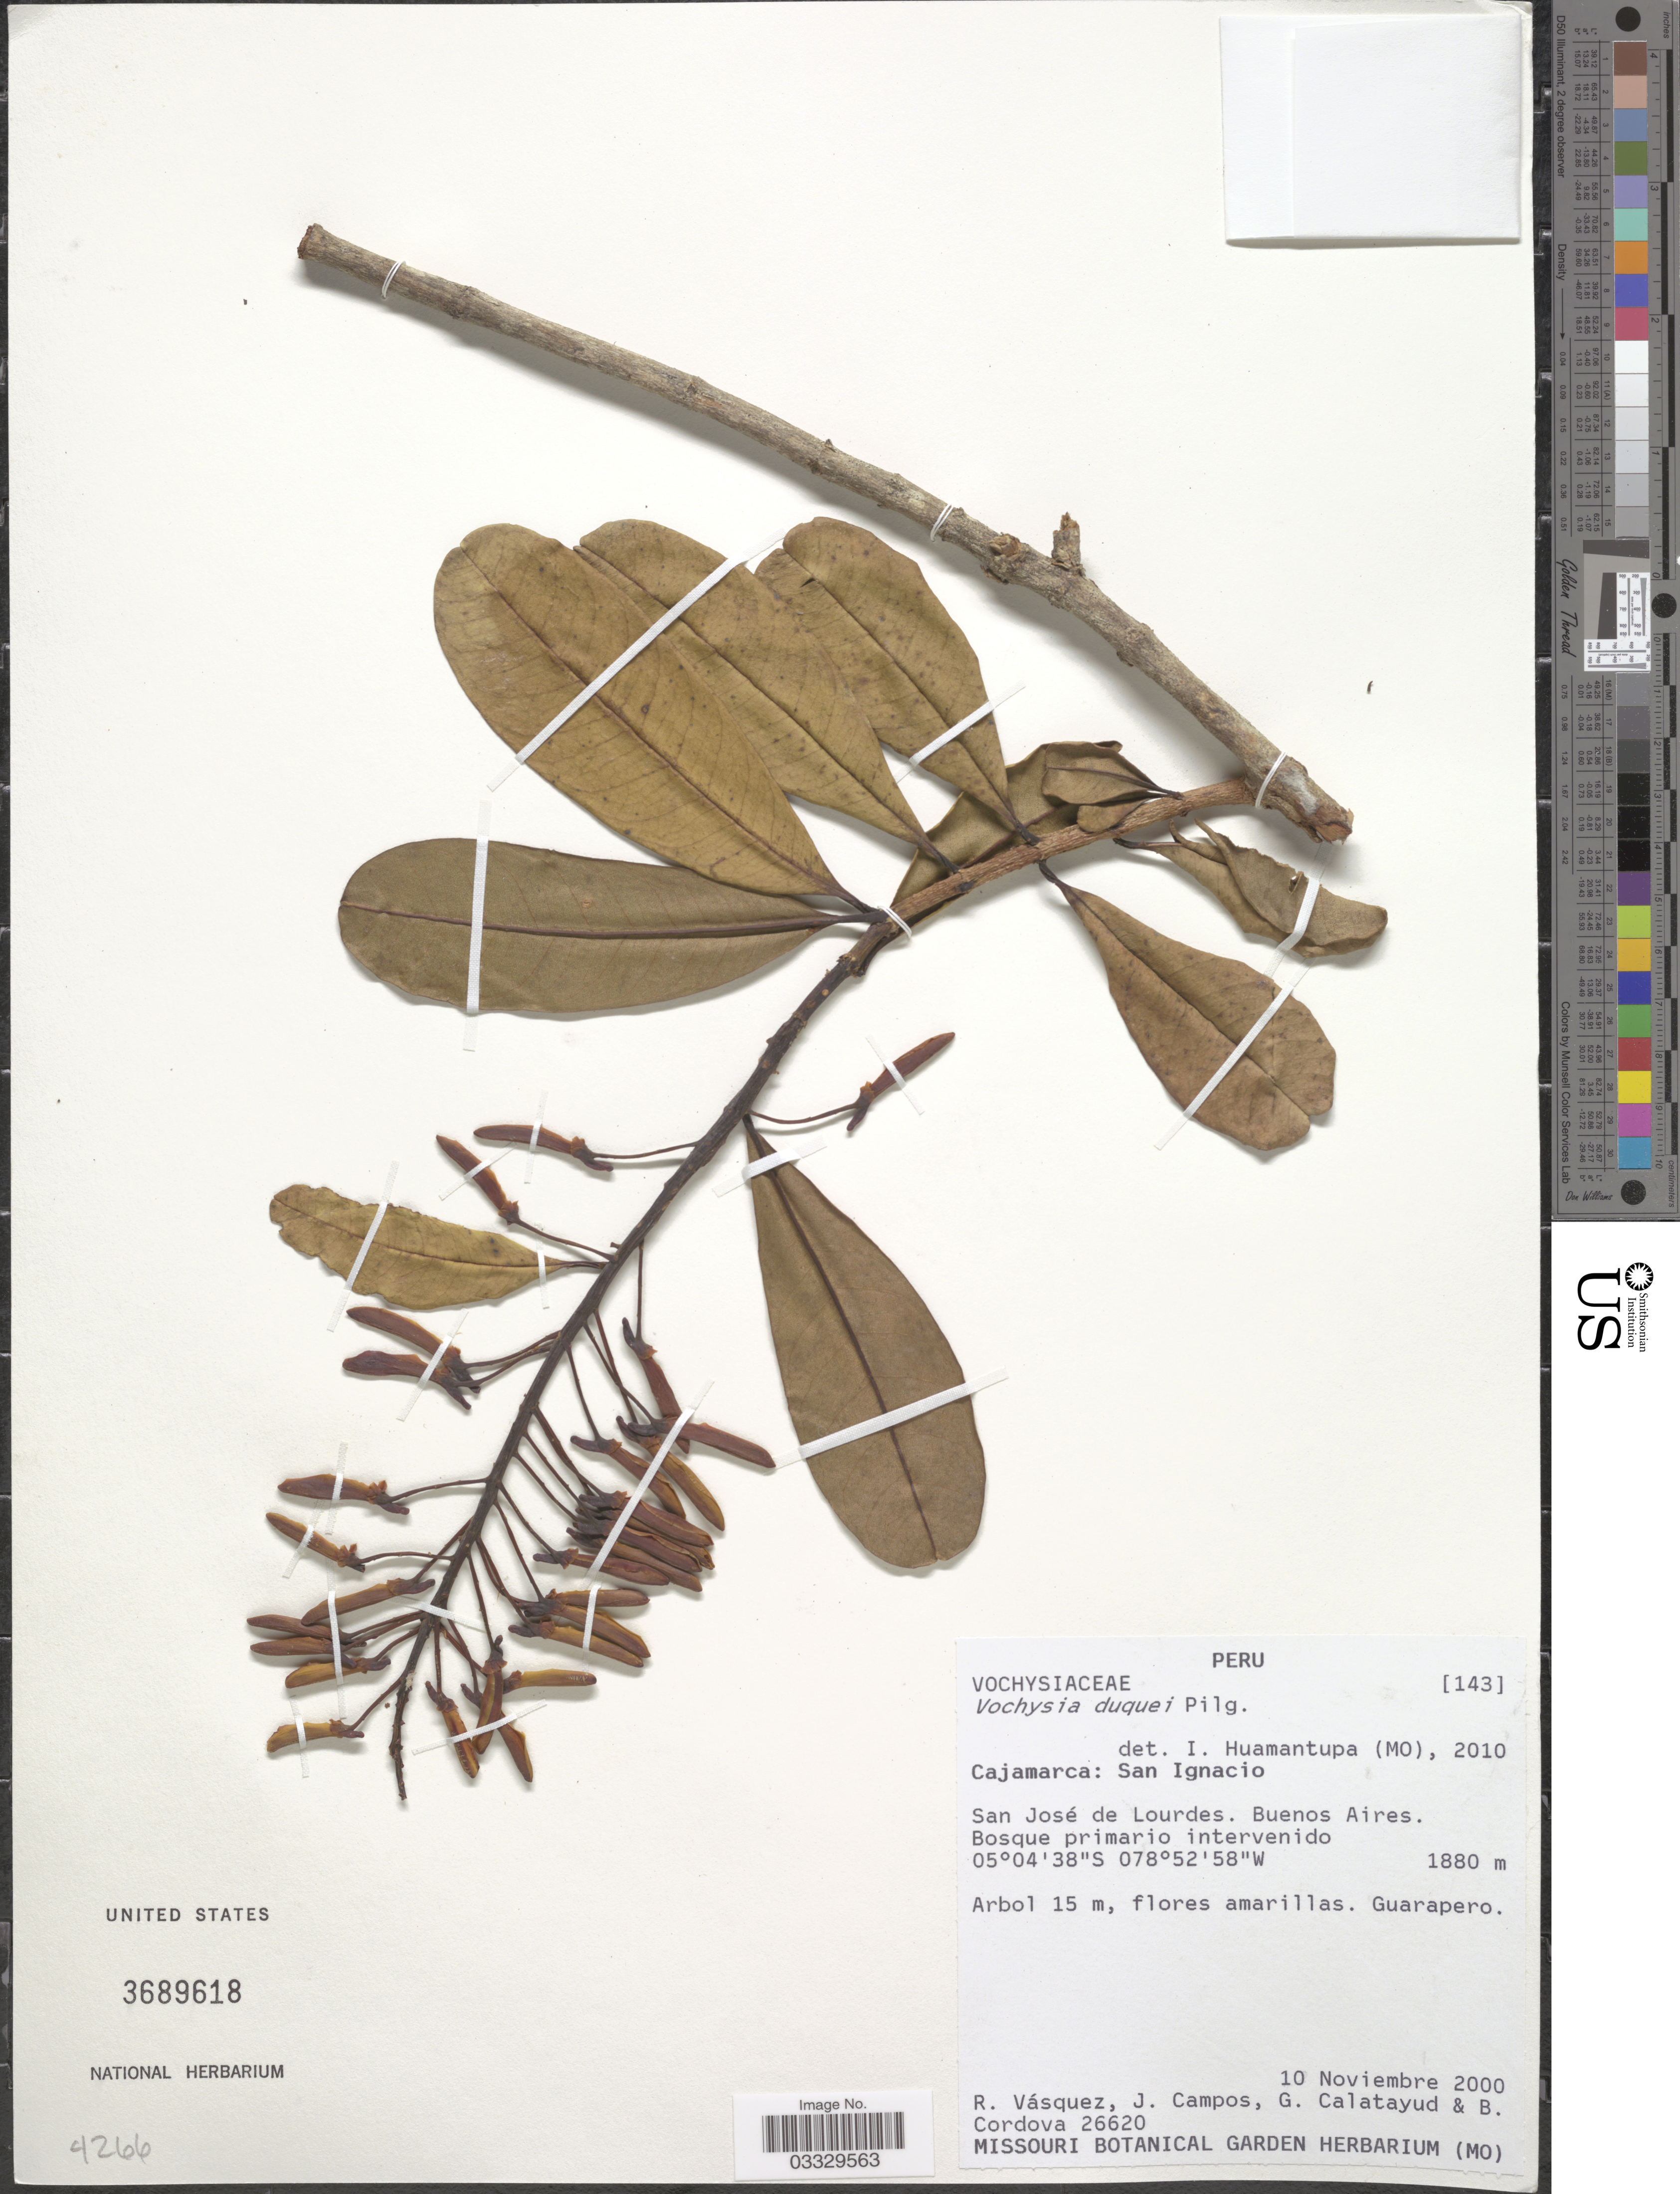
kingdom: Plantae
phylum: Tracheophyta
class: Magnoliopsida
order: Myrtales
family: Vochysiaceae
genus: Vochysia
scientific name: Vochysia duquei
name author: Pilg. in Burret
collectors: R. Vásquez, J. Campos, G. Calatayud & B. Cordova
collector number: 26620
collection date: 2000-11-10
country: Peru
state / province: Cajamarca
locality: San Ignacio. San José de Lourdes. Buenos Aires.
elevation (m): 1880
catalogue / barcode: US 3689618